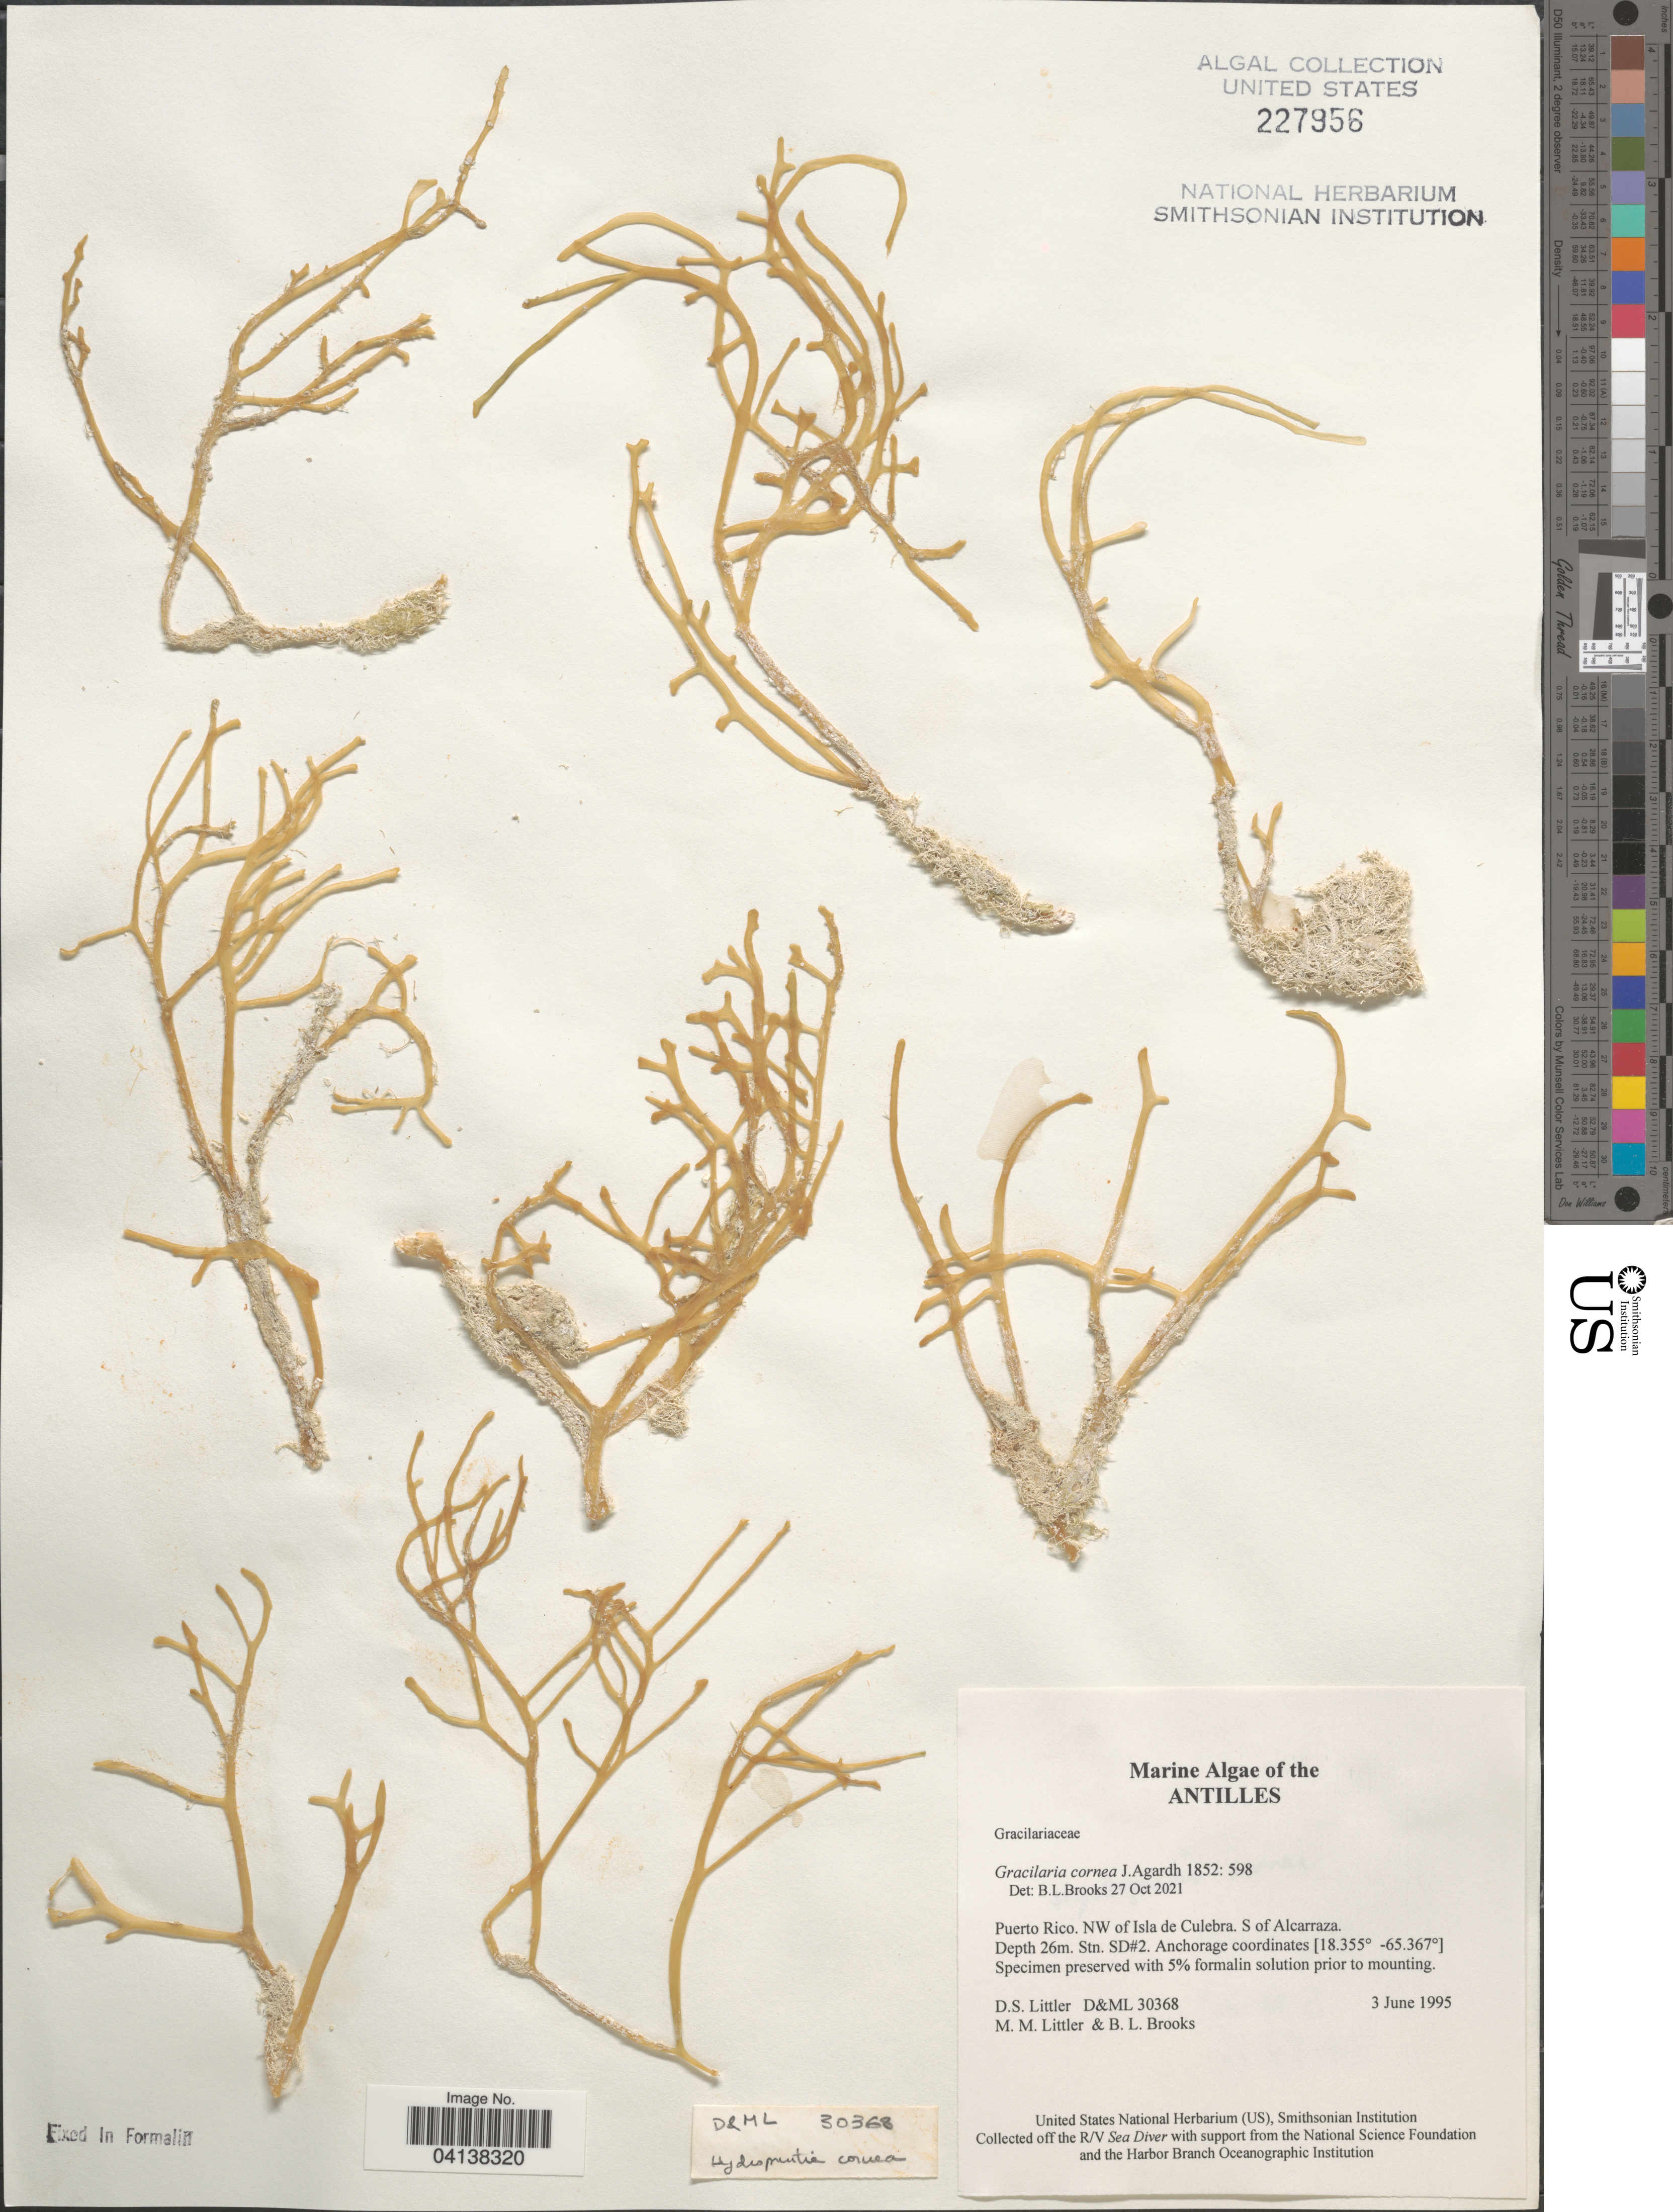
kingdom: Plantae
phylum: Rhodophyta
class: Florideophyceae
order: Gracilariales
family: Gracilariaceae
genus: Gracilaria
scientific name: Gracilaria cornea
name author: J. Agardh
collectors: D. S. Littler & B. Brooks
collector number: D&ML 30368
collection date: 1995-06-03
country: Puerto Rico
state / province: Culebra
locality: NW of Isla de Culebra. S of Alcarraza. Stn. SD#2. The Antilles.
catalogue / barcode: US 227956